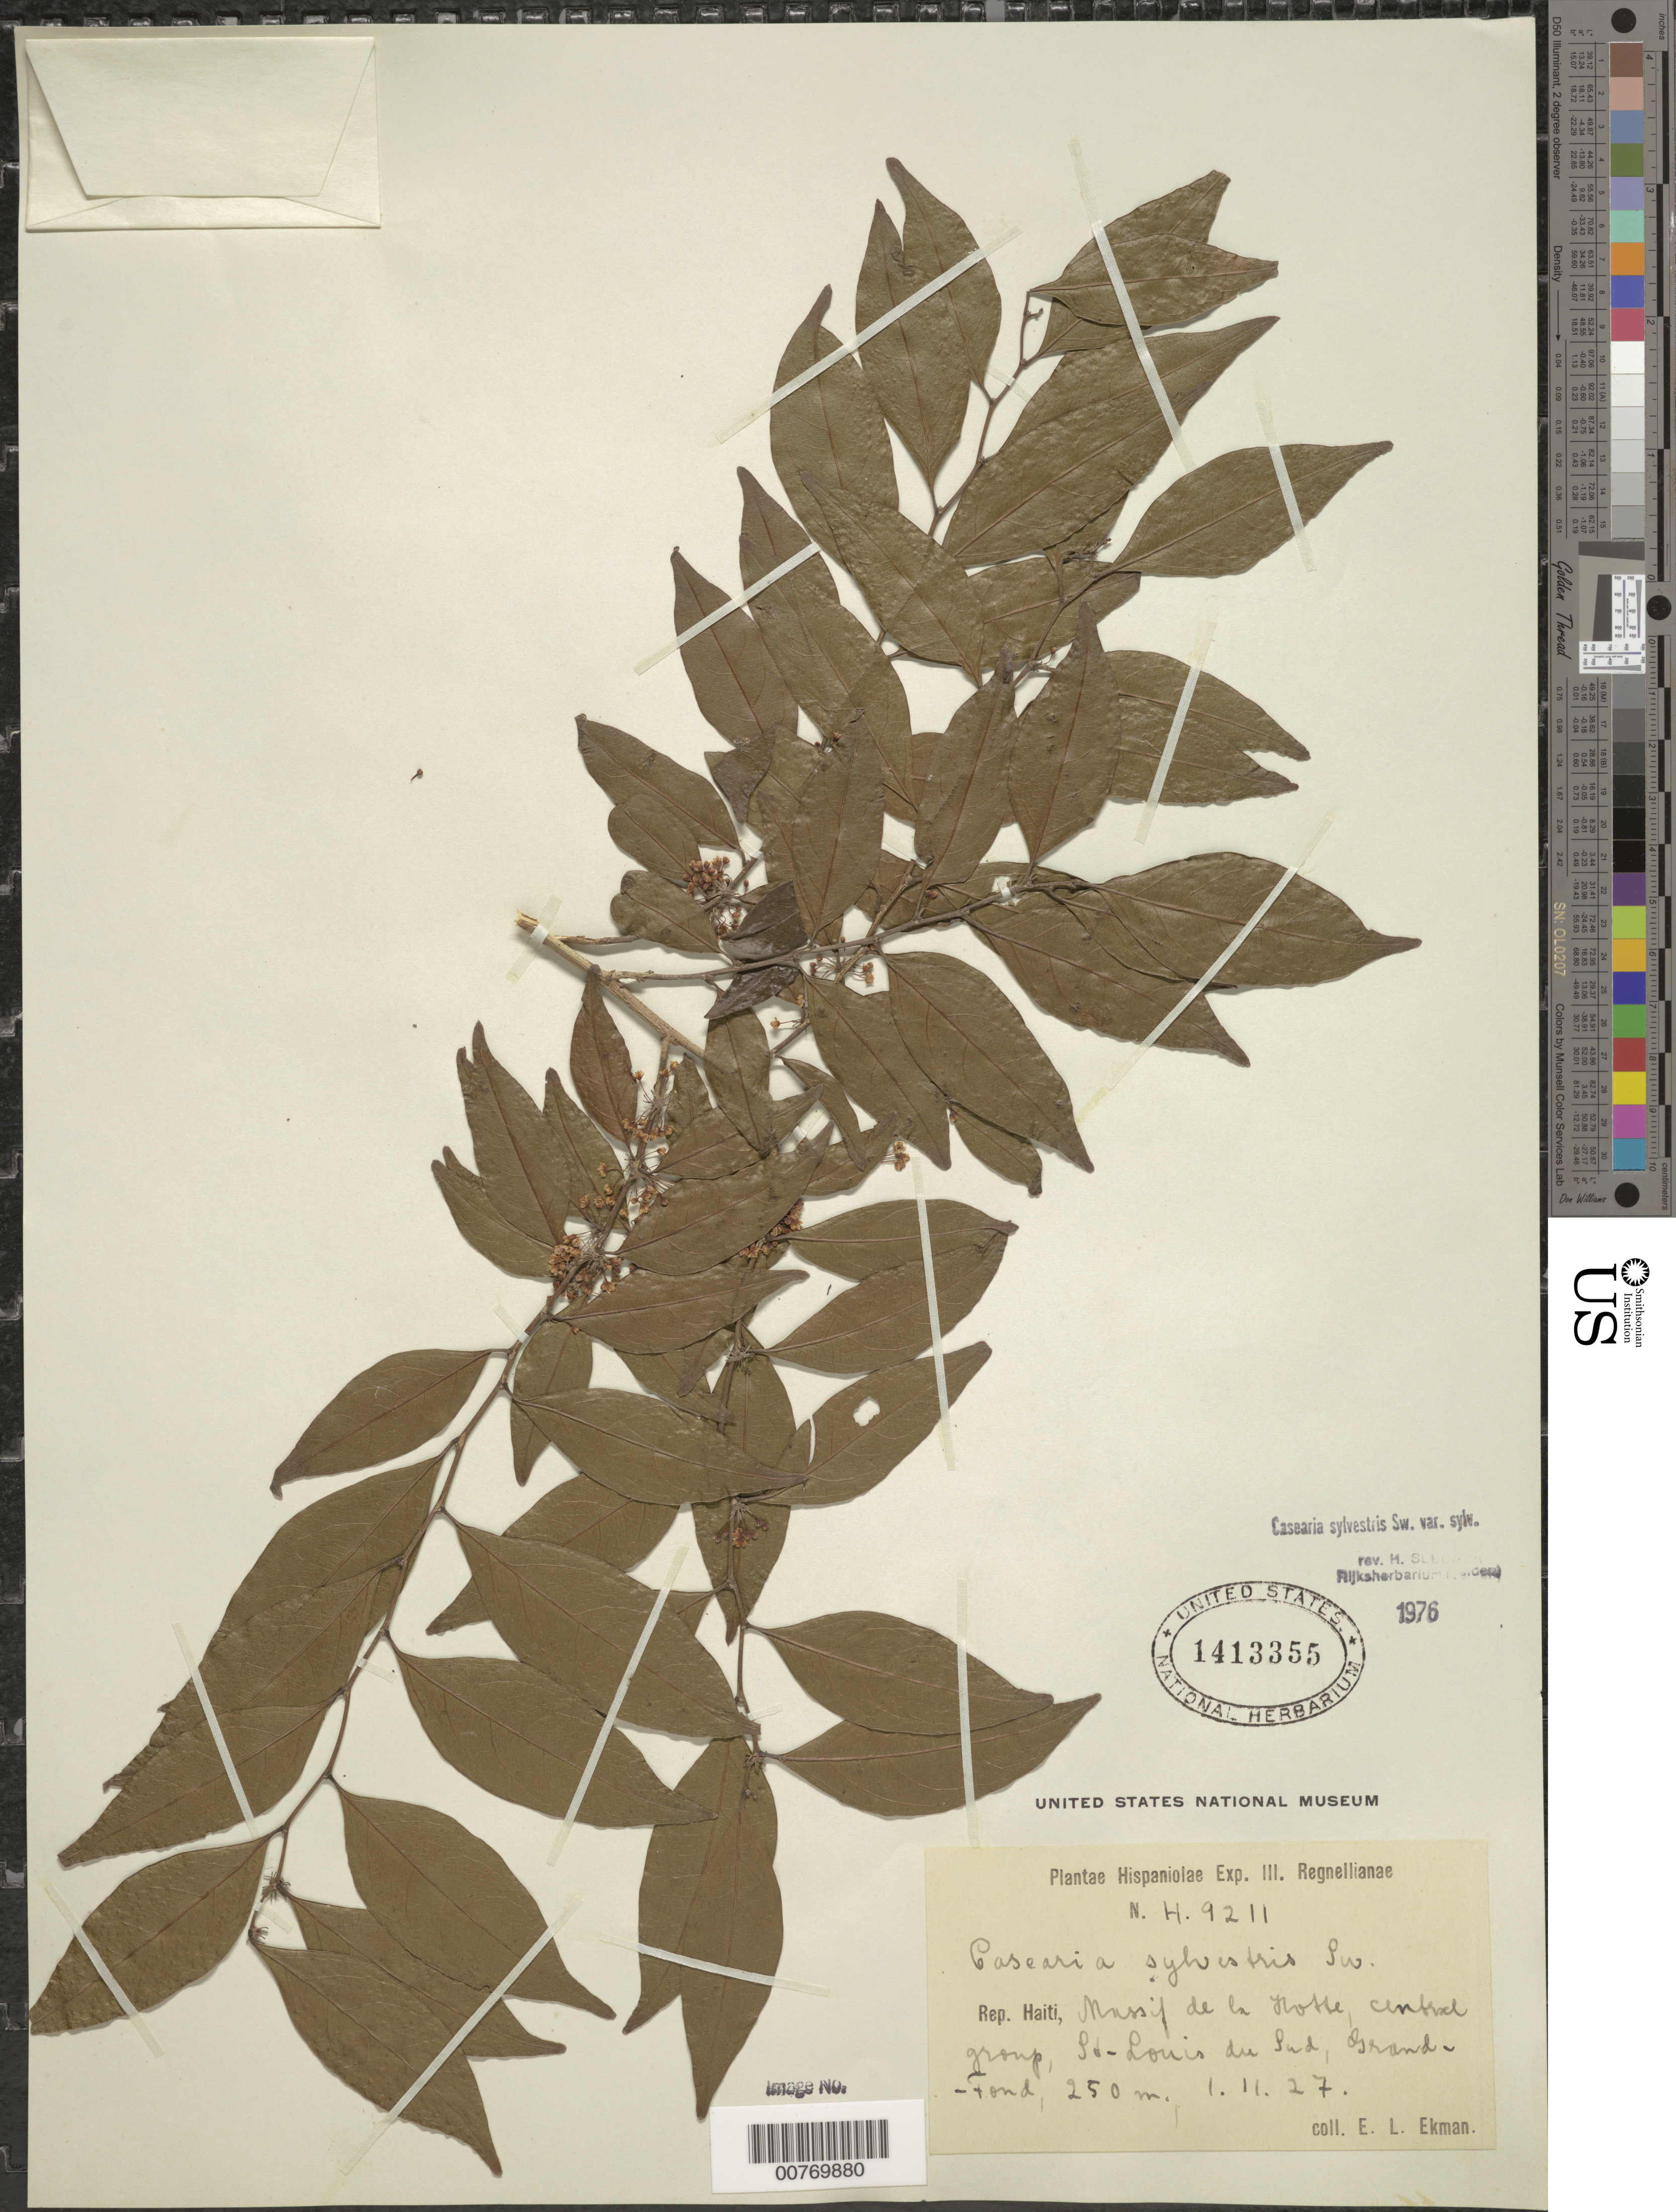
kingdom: Plantae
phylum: Tracheophyta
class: Magnoliopsida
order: Malpighiales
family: Salicaceae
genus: Casearia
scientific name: Casearia sylvestris var. sylvestris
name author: Sw.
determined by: Sleumer, H. O.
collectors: E. L. Ekman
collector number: H 9211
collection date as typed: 01 Nov 1927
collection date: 1927-11-01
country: Haiti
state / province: Sud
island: Hispaniola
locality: Massif de la Hotte, central group, St. Louis du Sud, "Grand-Fond".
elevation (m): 250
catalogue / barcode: US 1413355